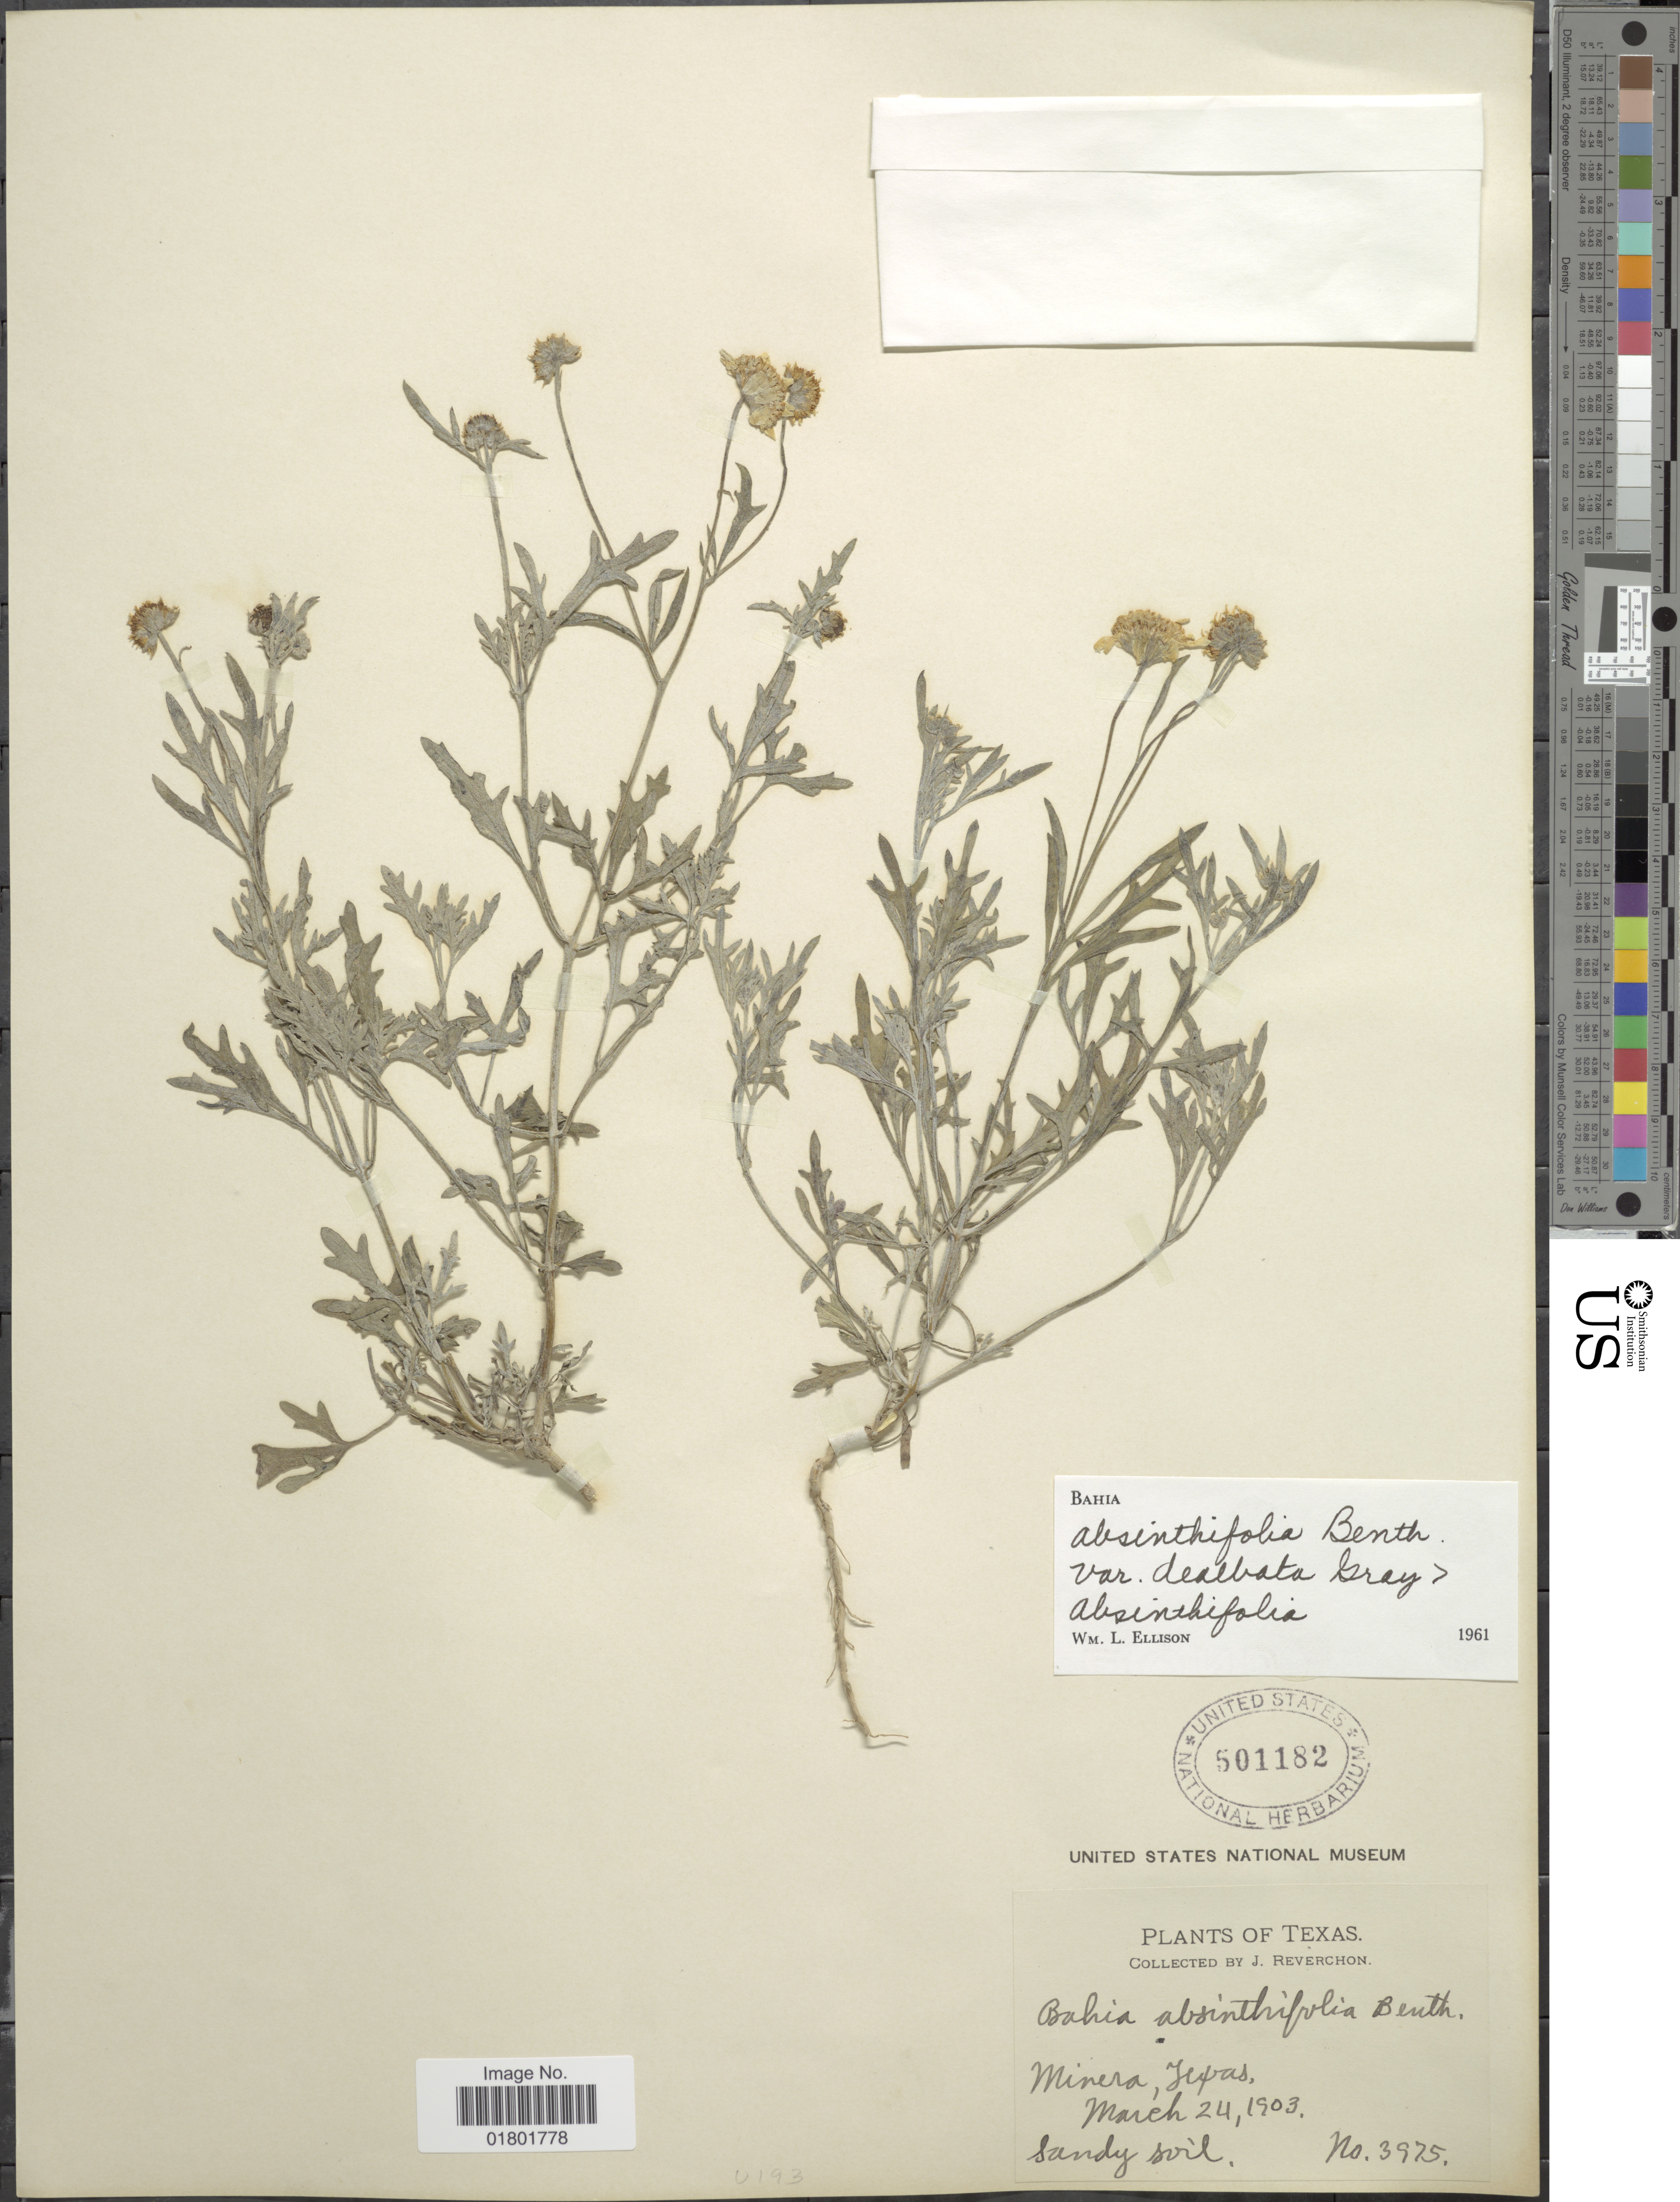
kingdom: Plantae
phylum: Tracheophyta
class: Magnoliopsida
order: Asterales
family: Asteraceae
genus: Bahia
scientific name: Bahia absinthifolia var. dealbata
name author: A. Gray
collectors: J. Reverchon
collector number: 3975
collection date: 1903-03-24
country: United States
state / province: Texas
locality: Minera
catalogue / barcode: US 501182